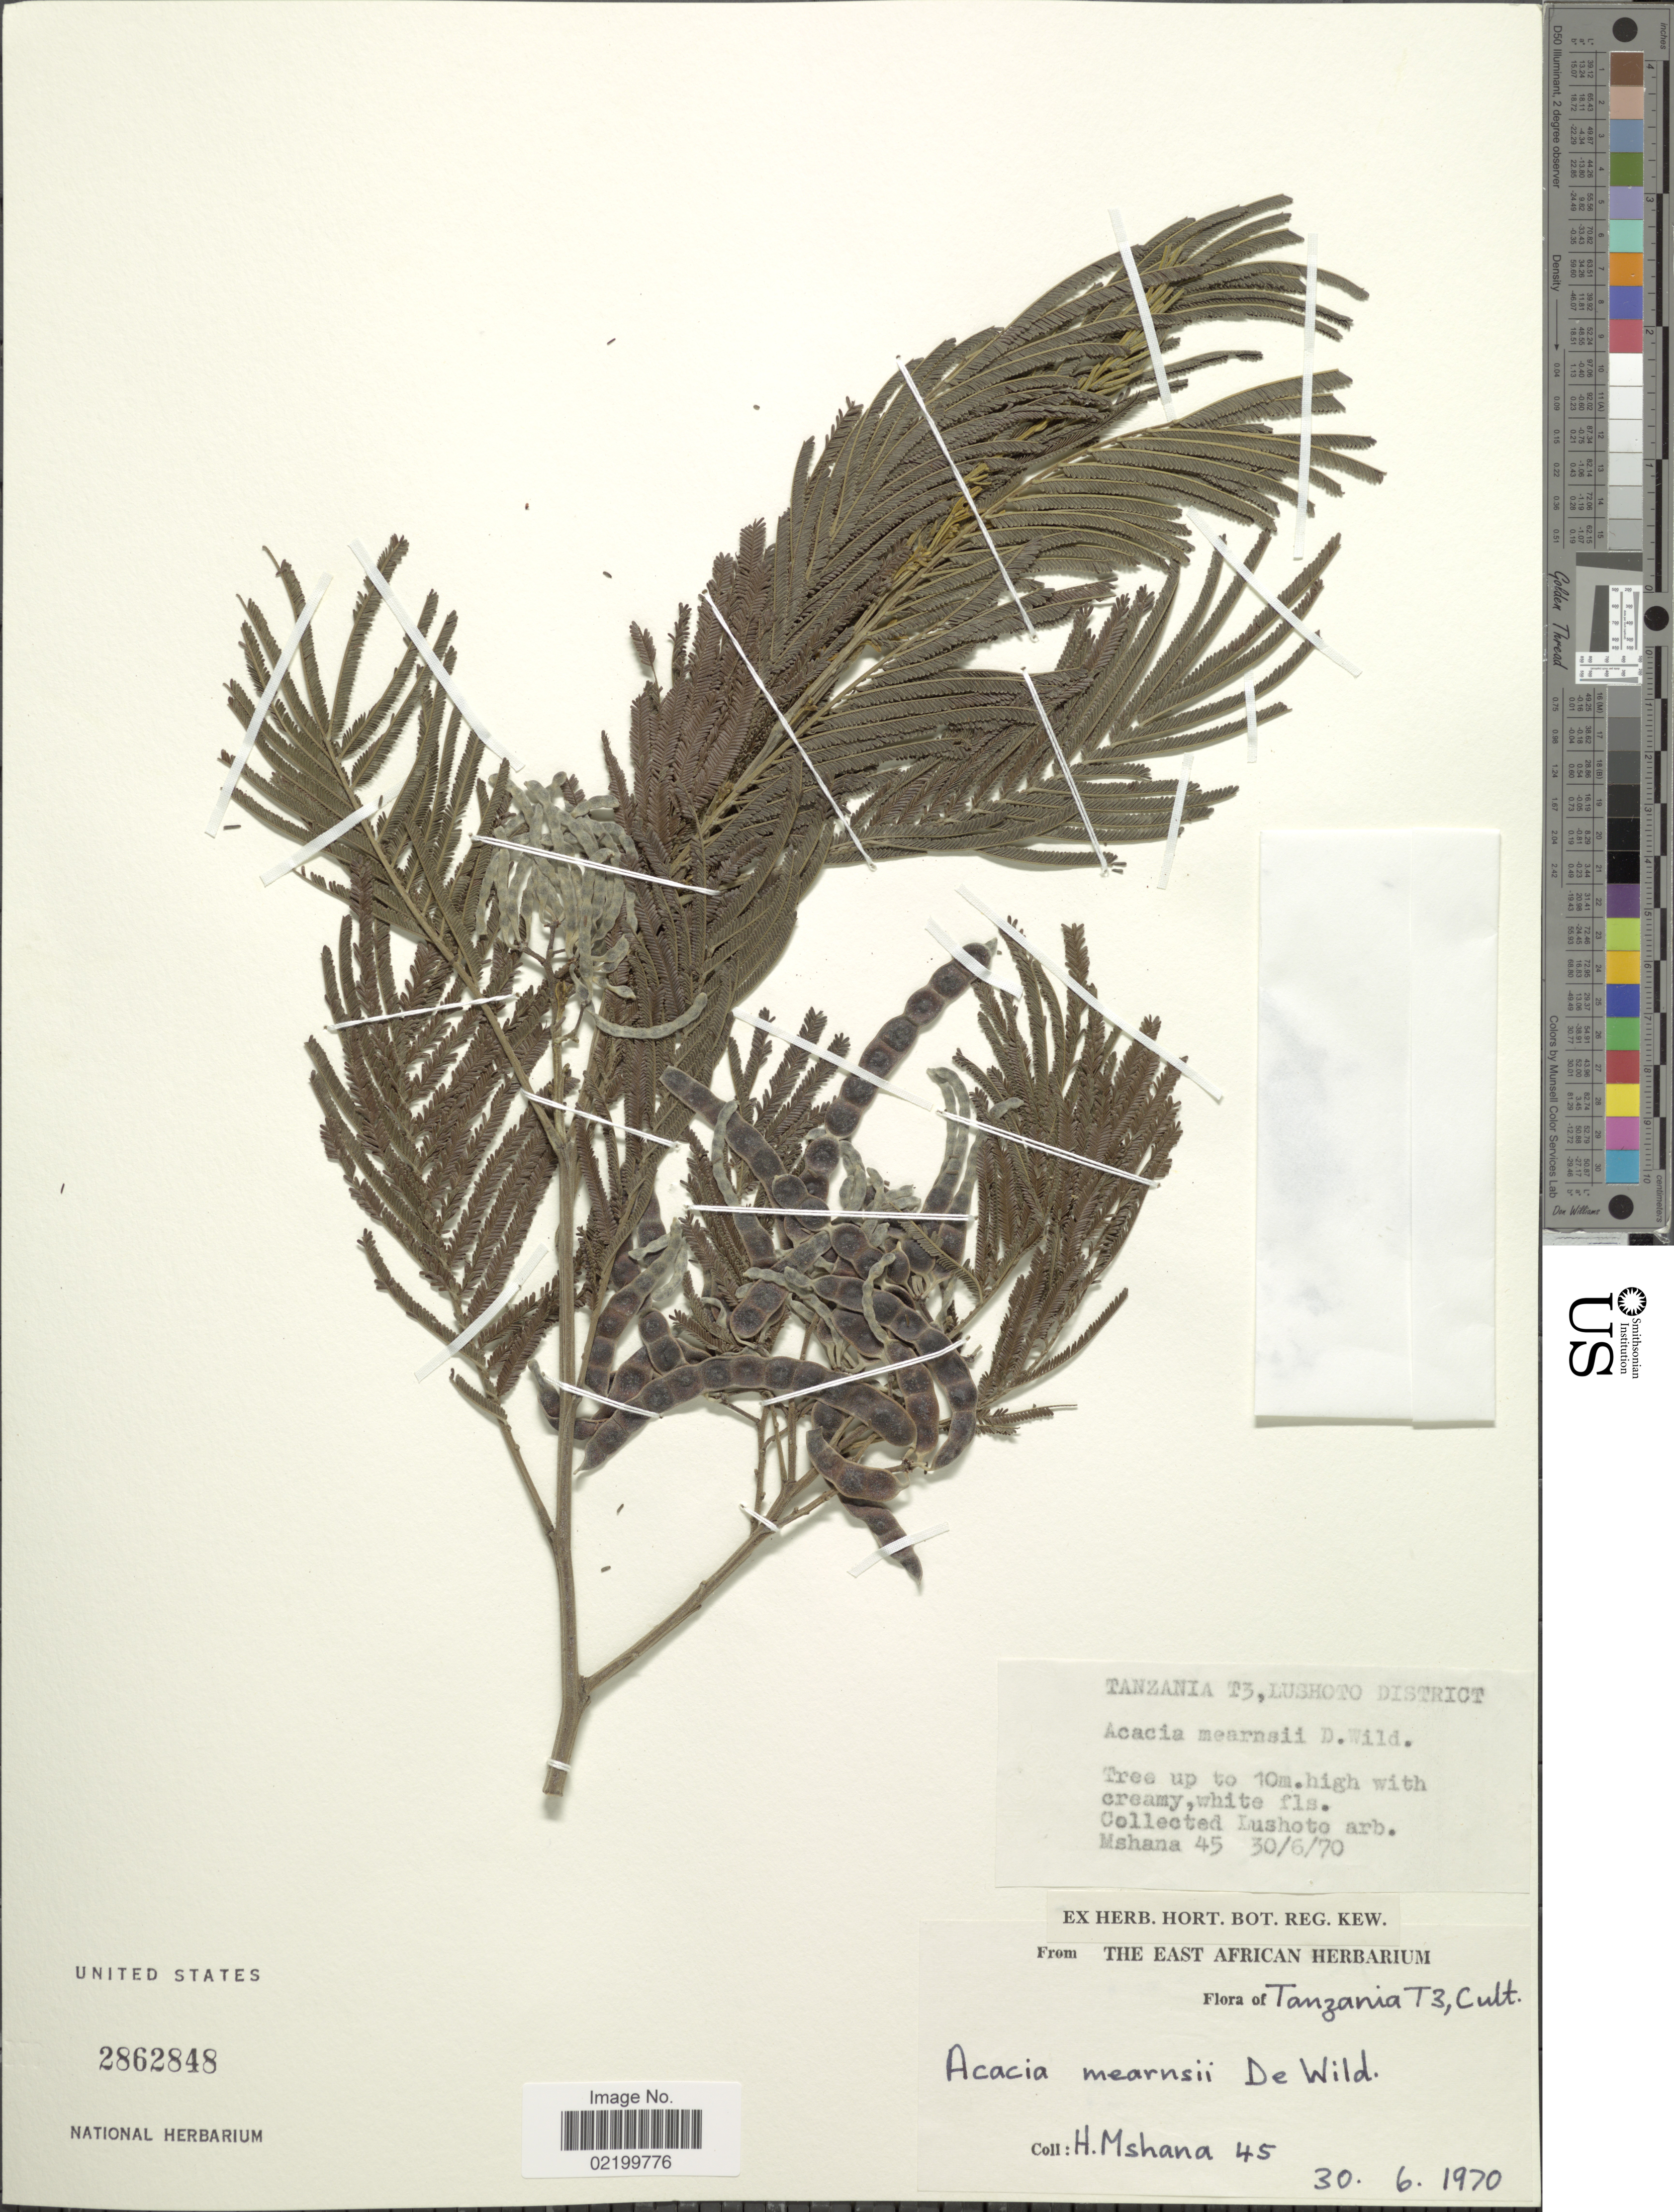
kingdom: Plantae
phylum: Tracheophyta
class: Magnoliopsida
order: Fabales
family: Fabaceae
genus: Acacia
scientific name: Acacia mearnsii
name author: De Wild.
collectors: H. Mshana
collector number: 45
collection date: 1970-06-30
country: Tanzania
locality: Tanzania, T3. Lushoto District.Lushoto arb.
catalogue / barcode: US 2862848